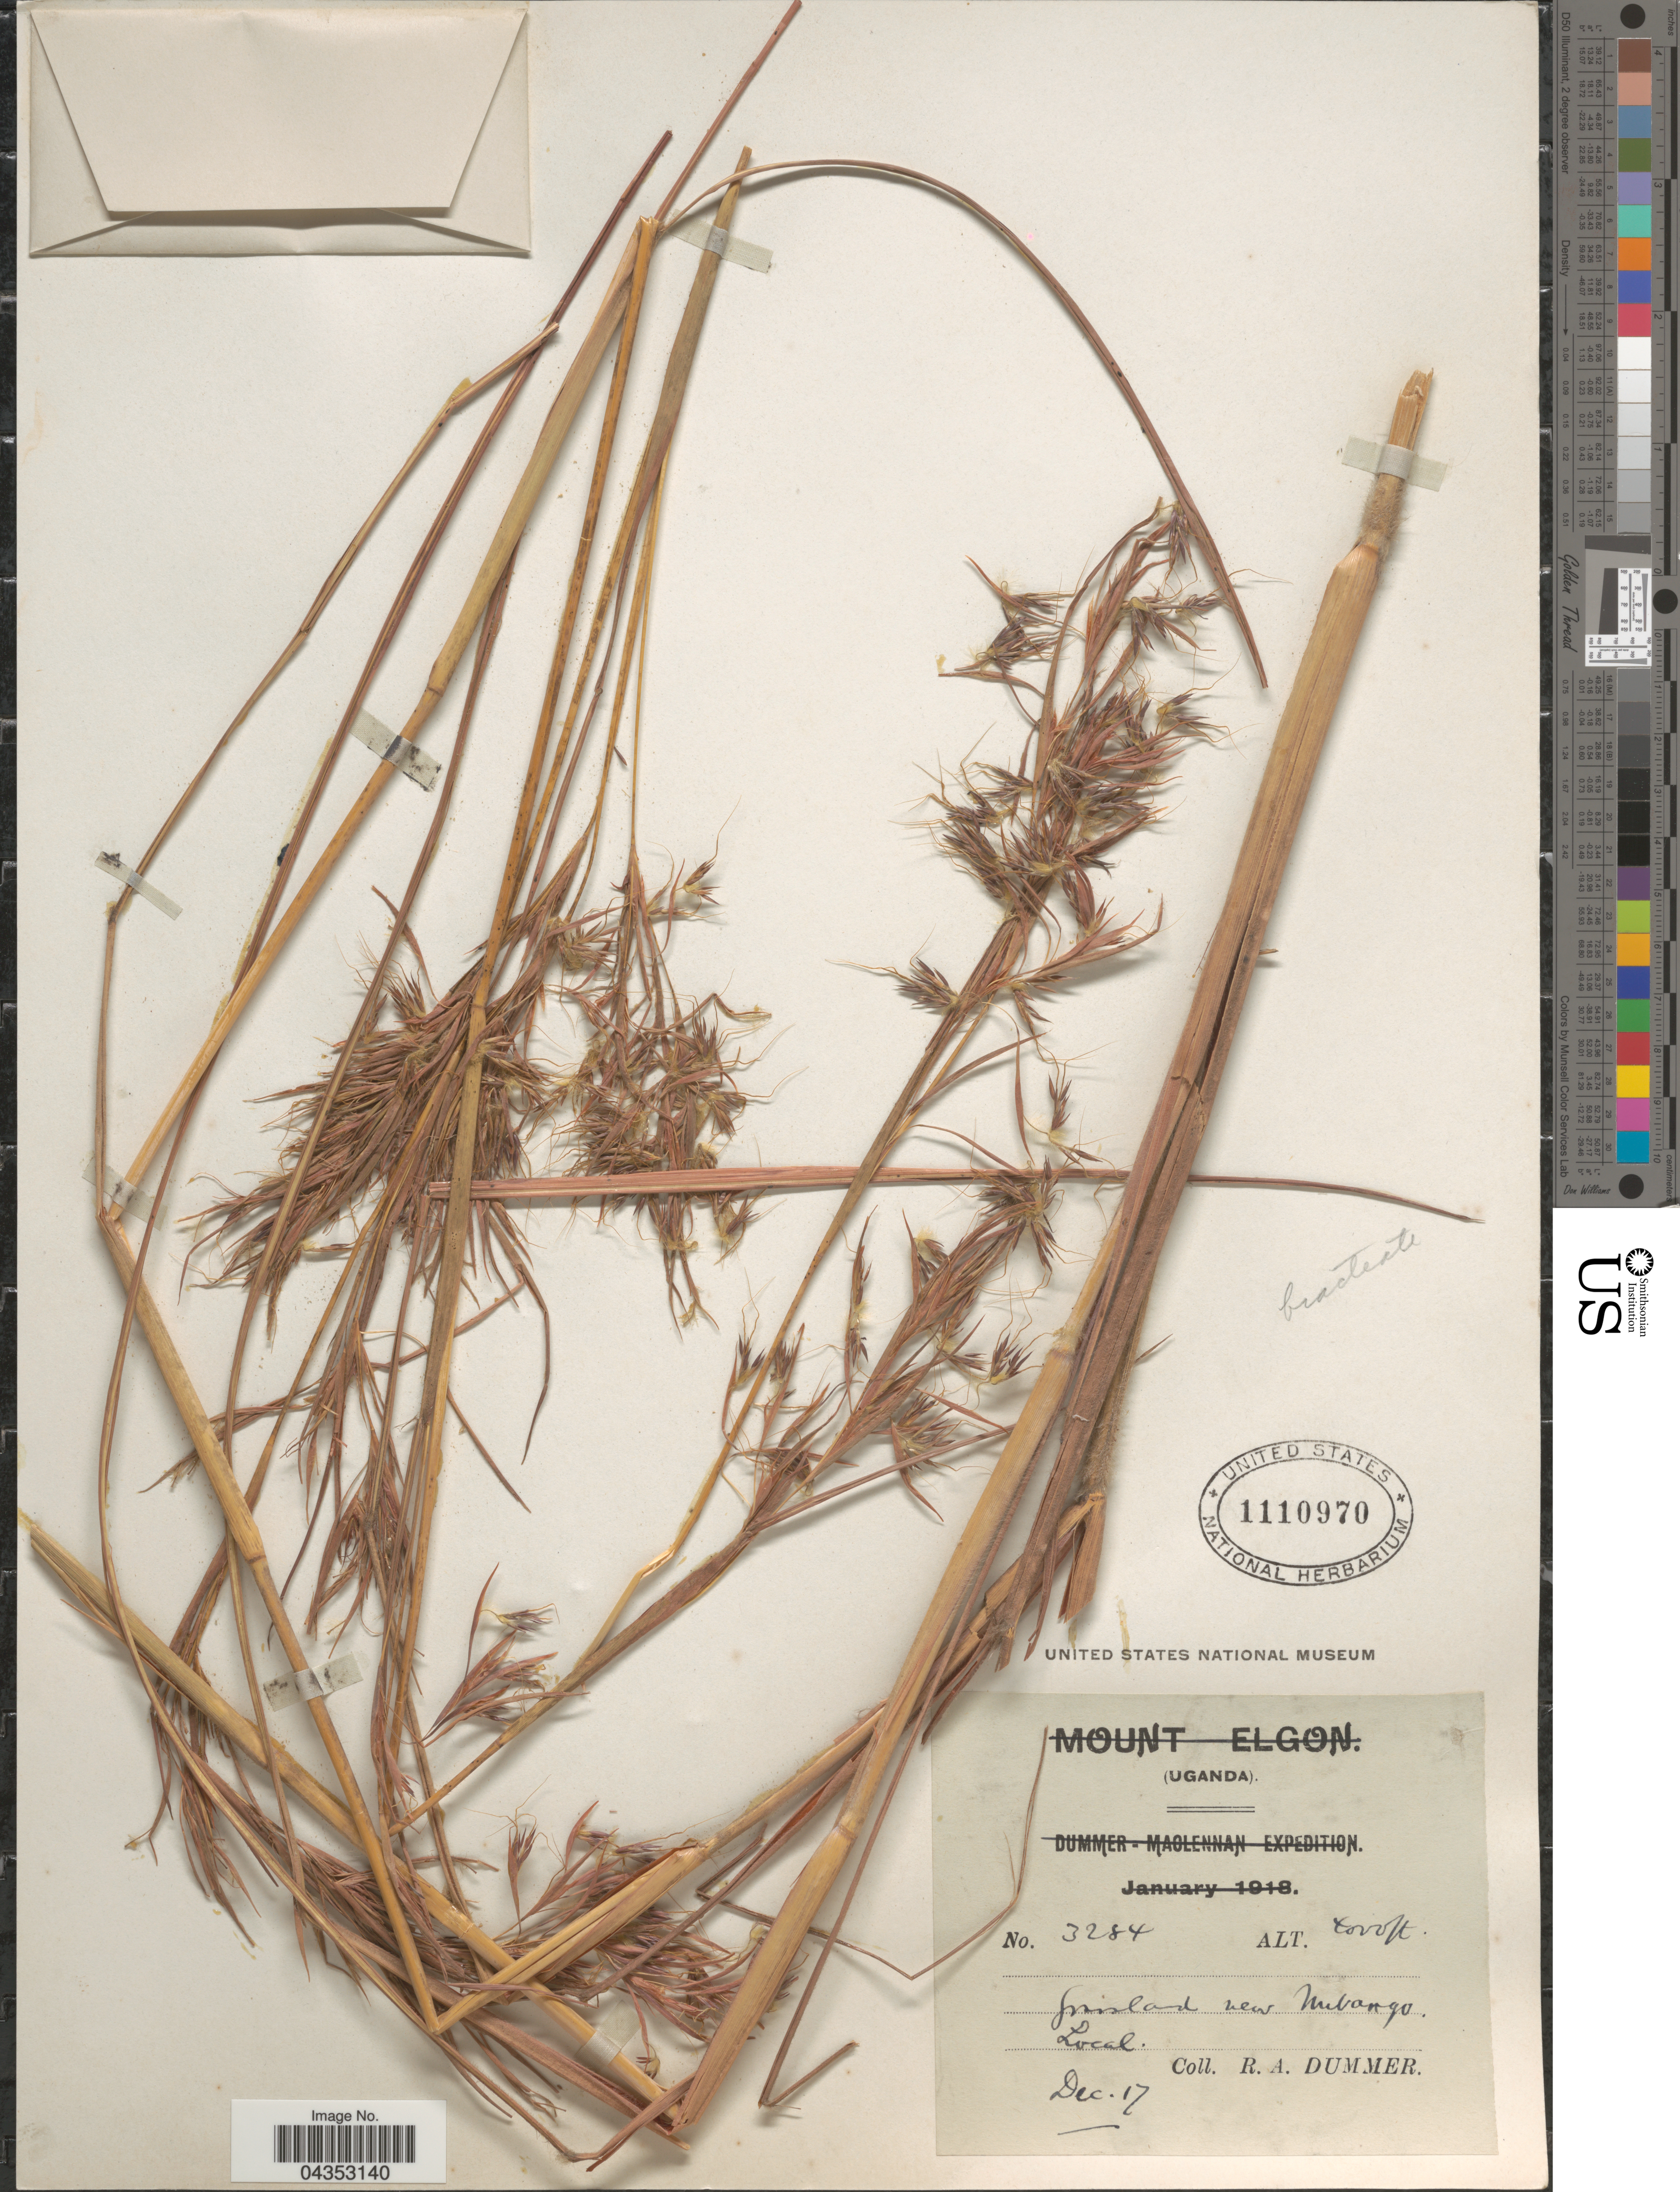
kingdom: Plantae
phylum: Tracheophyta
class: Liliopsida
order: Poales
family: Poaceae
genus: Hyparrhenia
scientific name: Hyparrhenia bracteata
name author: (Humb. & Bonpl.) Stapf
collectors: R. Dümmer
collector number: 3284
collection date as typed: Transcribed d/m/y: /12/17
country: Uganda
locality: Grassland near Mubango.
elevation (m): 1219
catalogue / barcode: US 1110970